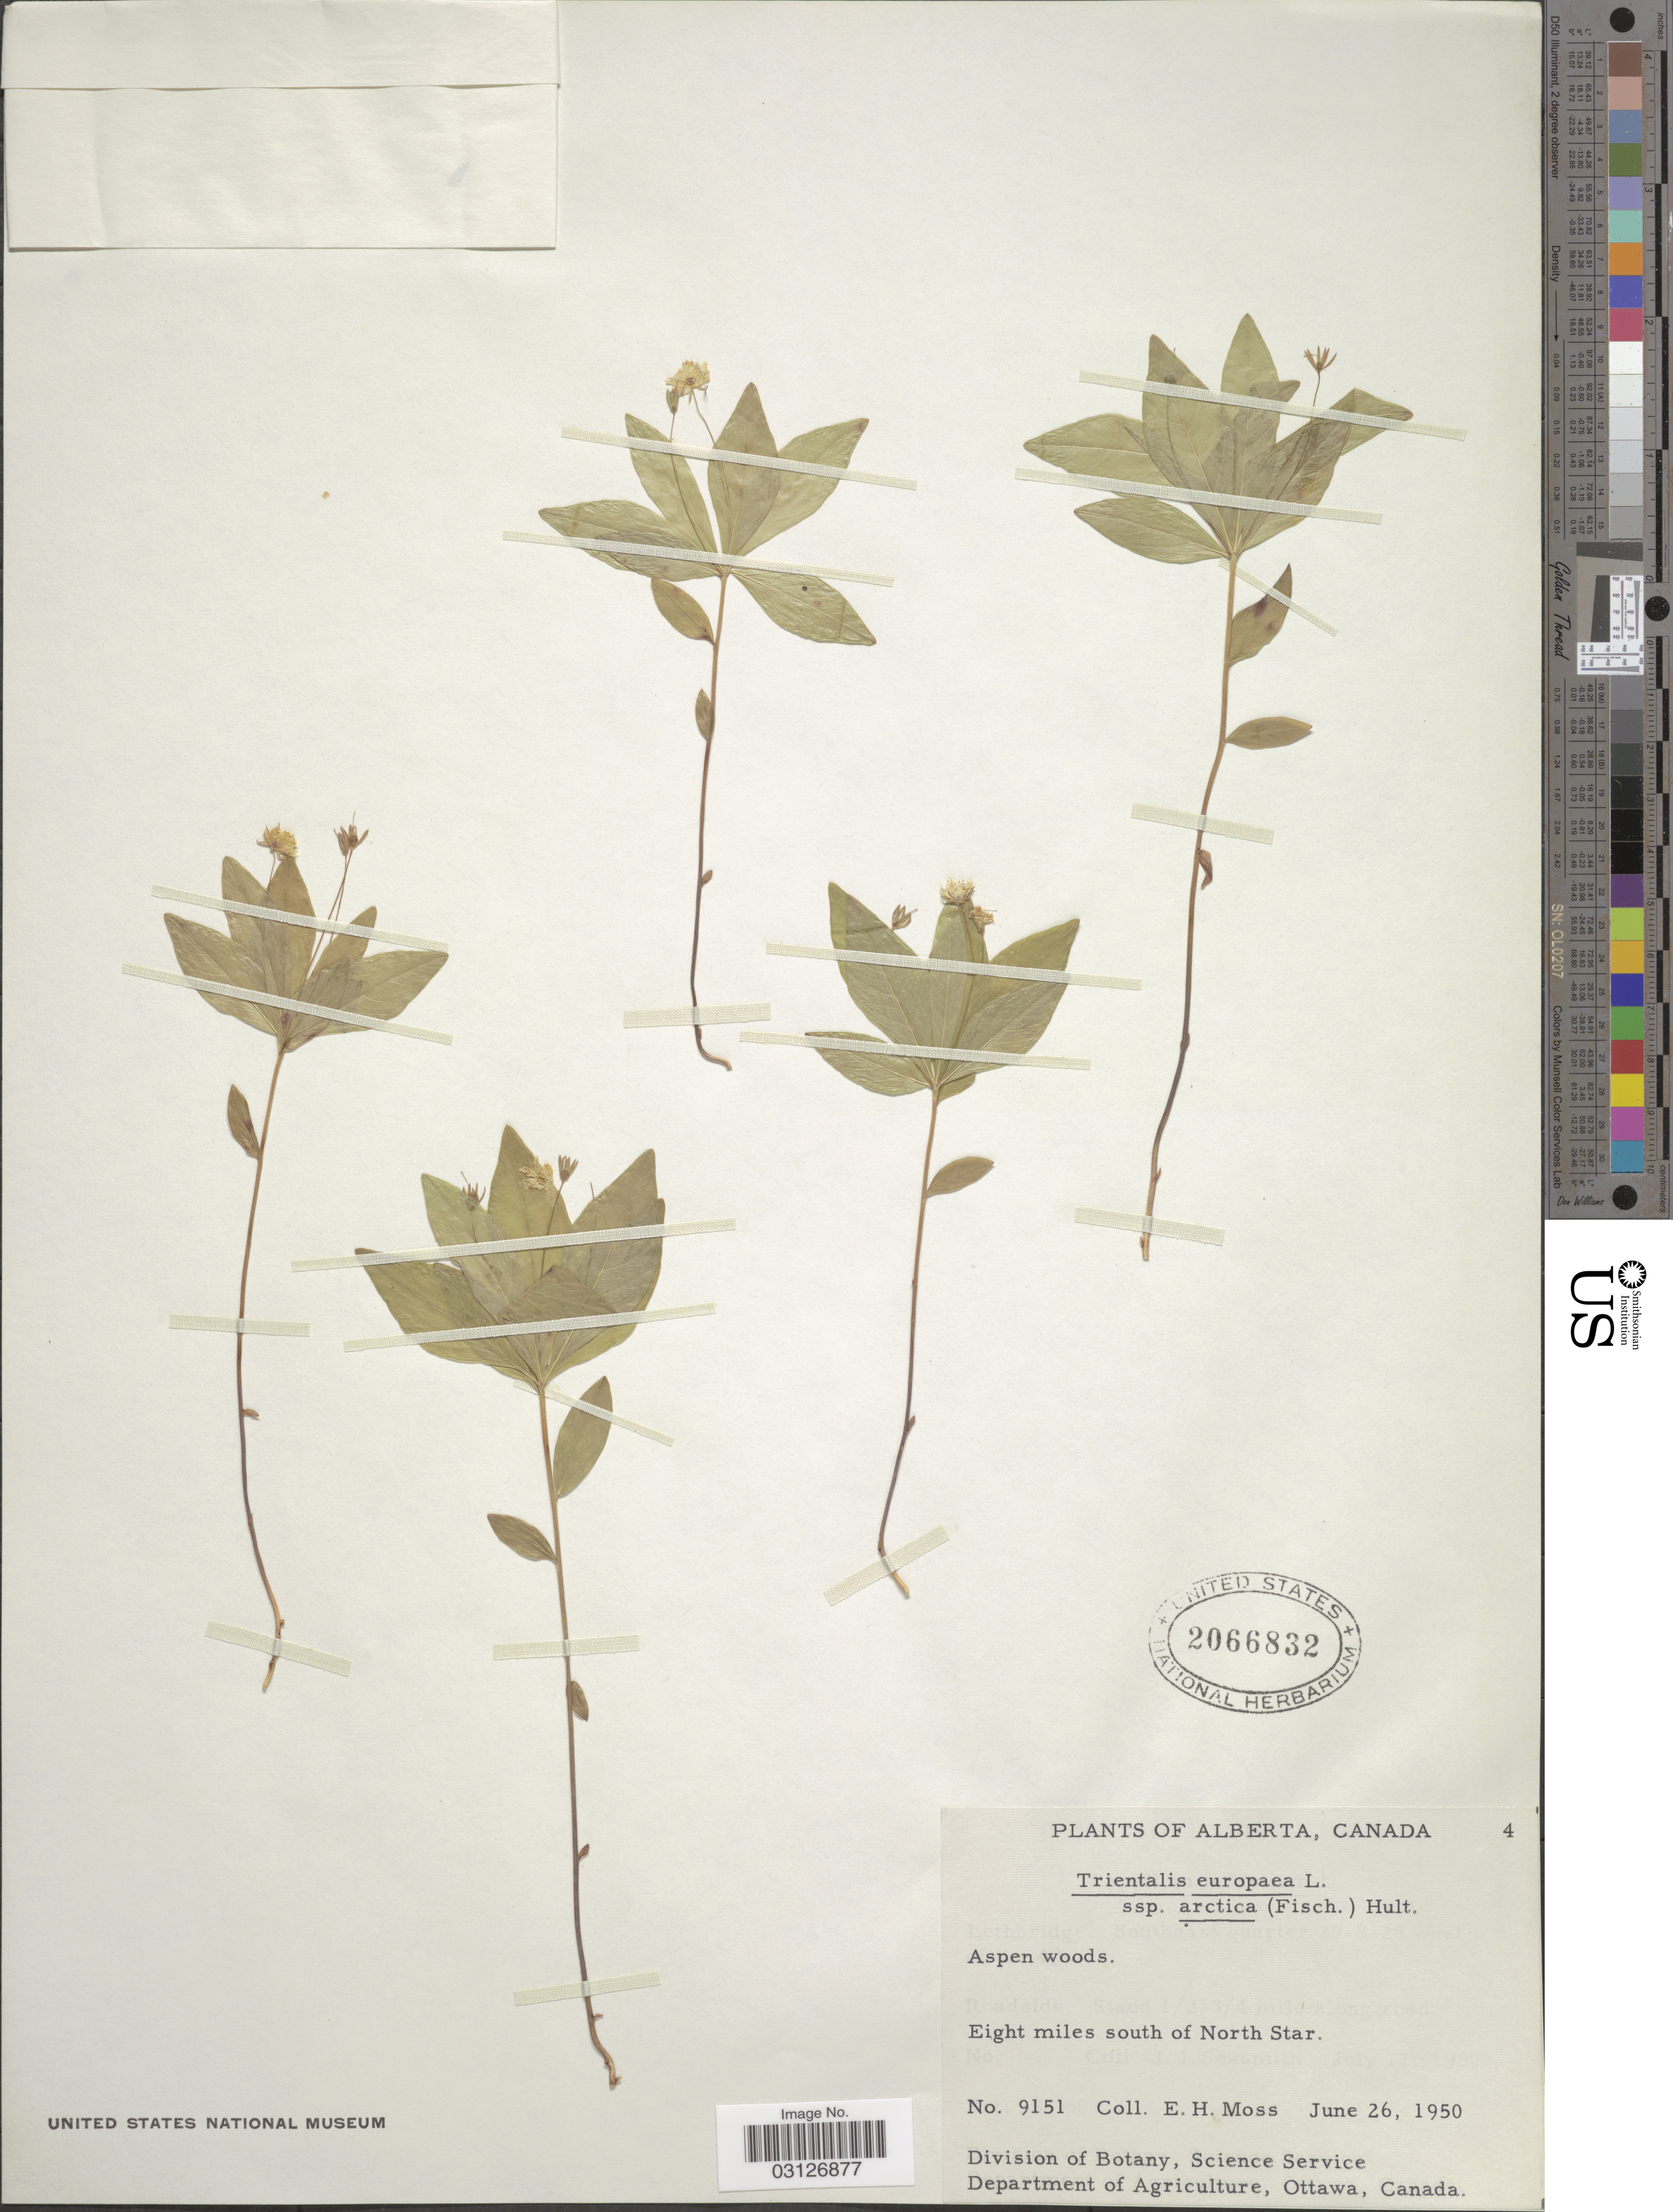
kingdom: Plantae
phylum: Tracheophyta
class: Magnoliopsida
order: Ericales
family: Primulaceae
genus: Trientalis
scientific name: Trientalis arctica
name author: Fisch. ex Hook.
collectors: E. Moss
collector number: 9151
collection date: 1950-06-26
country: Canada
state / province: Alberta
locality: Eight miles south of North Star.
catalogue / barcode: US 2066832